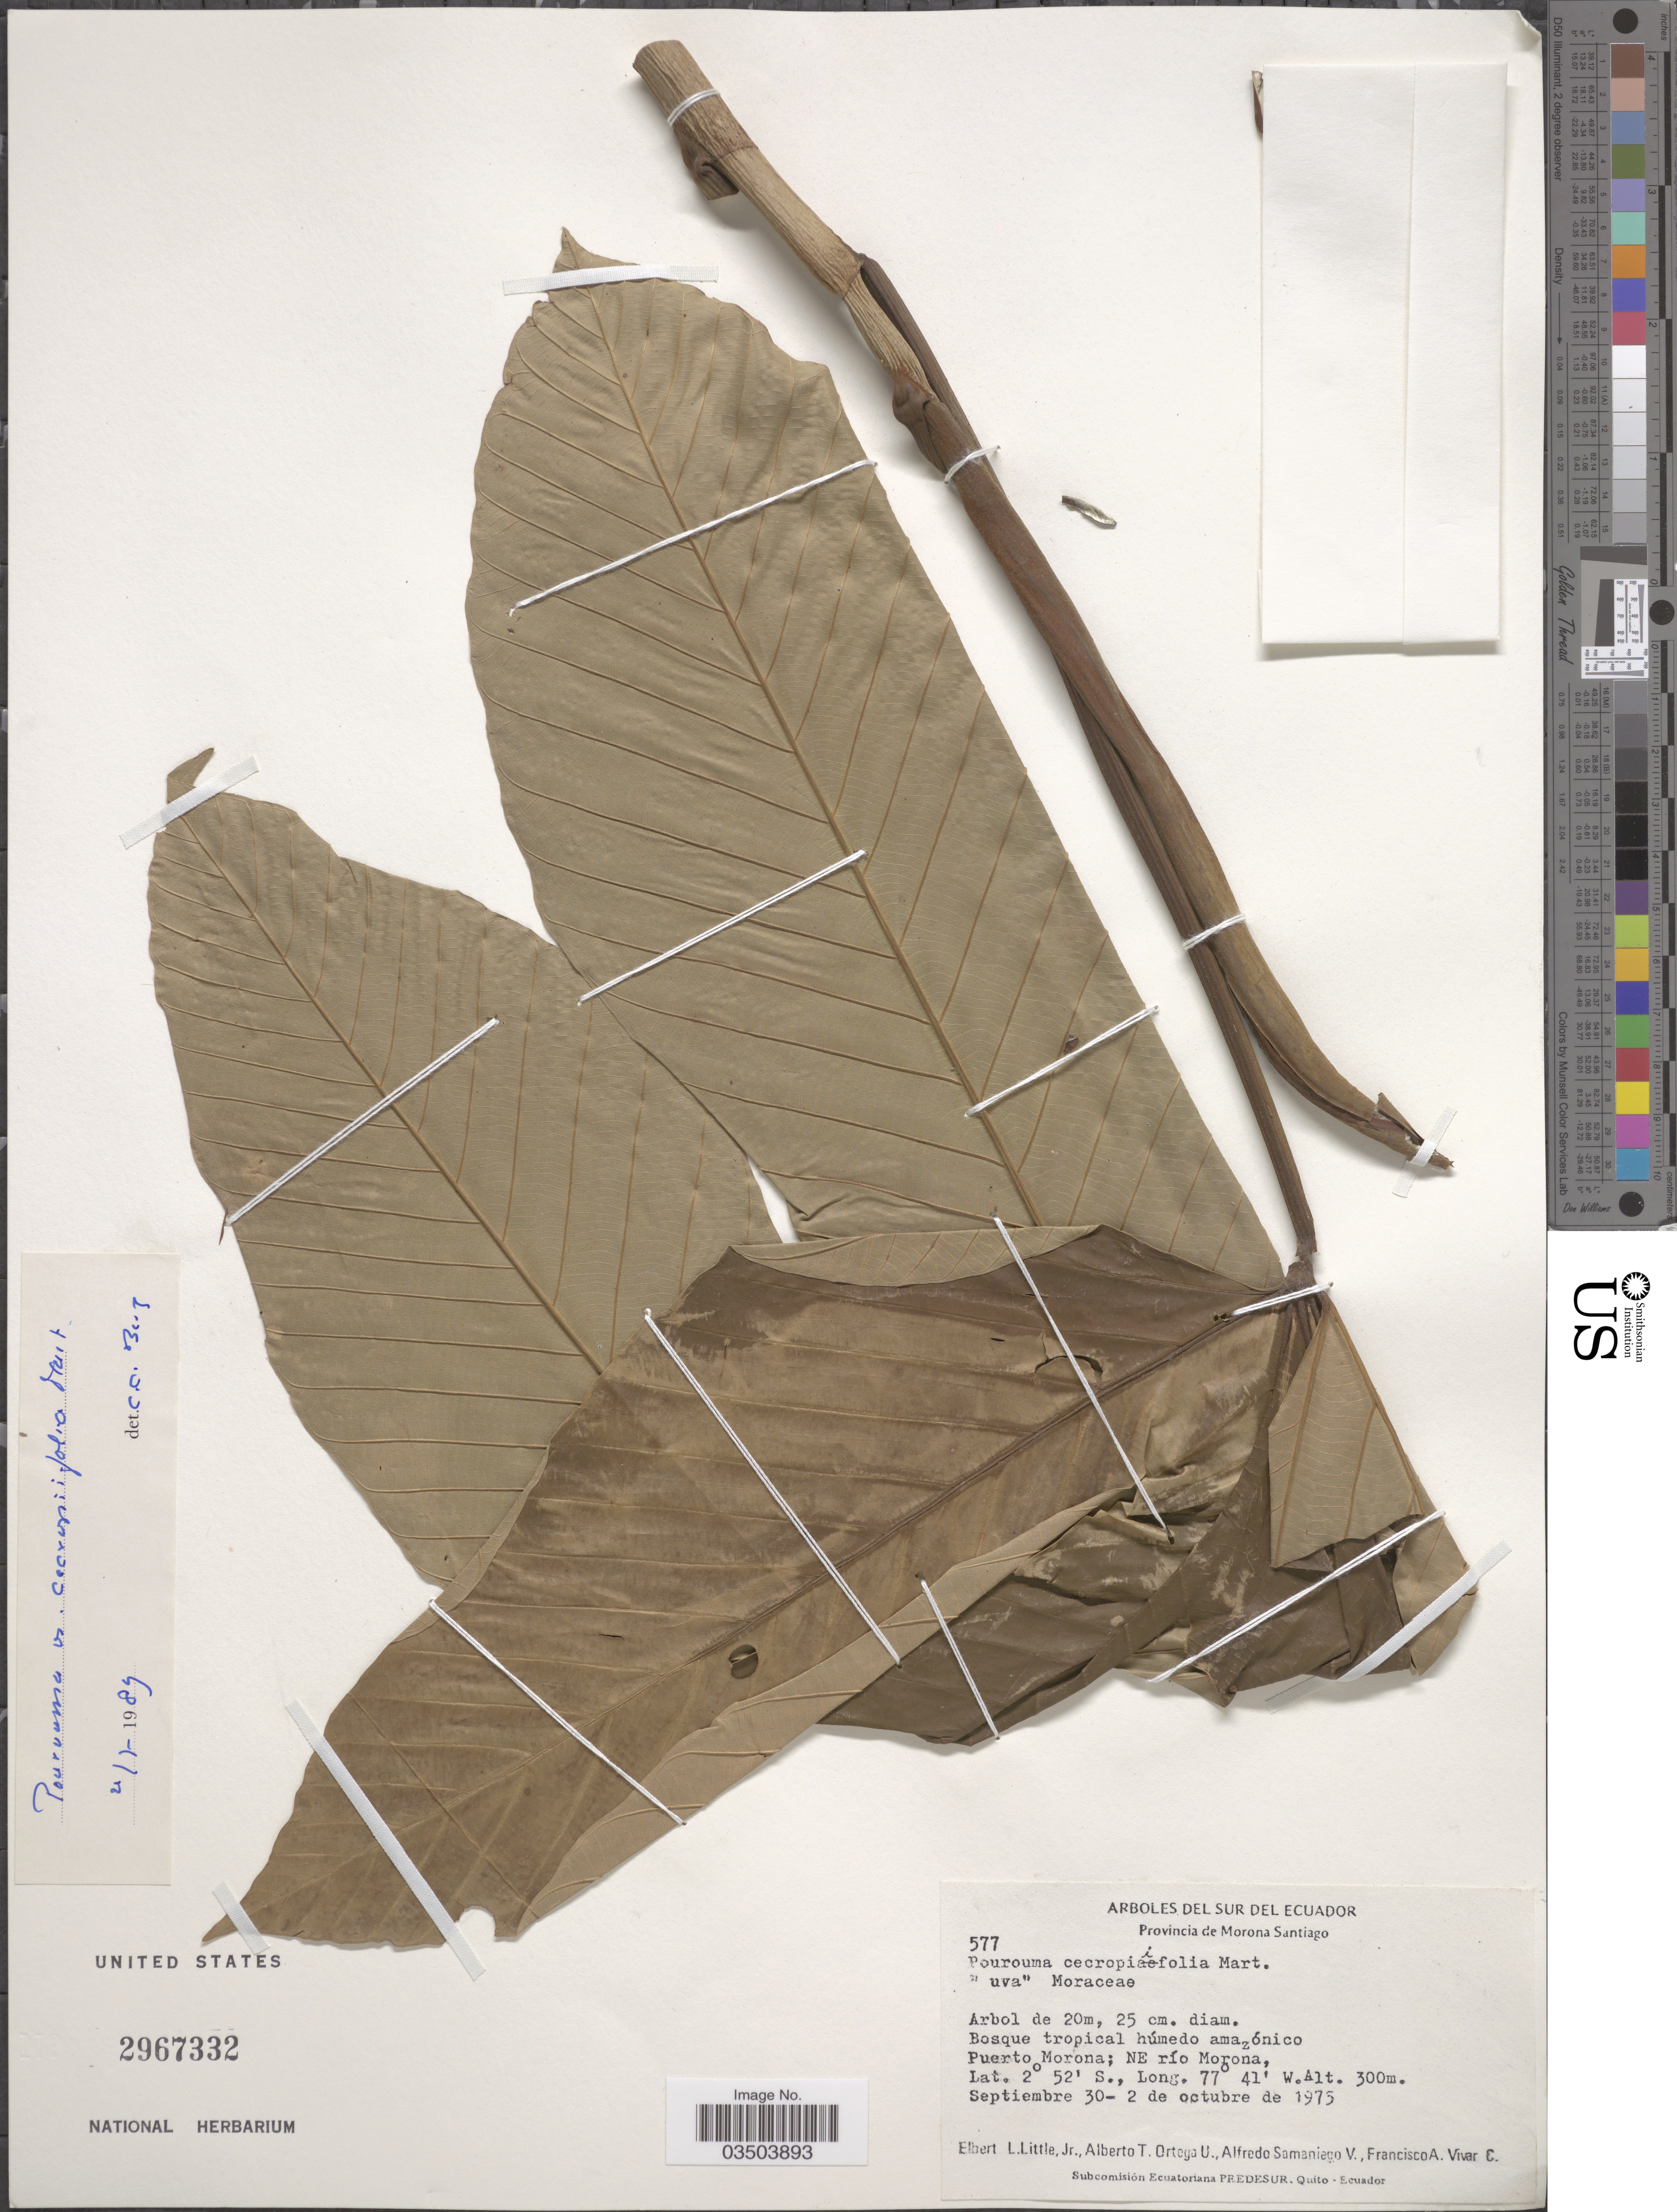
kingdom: Plantae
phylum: Tracheophyta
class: Magnoliopsida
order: Rosales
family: Urticaceae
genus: Pourouma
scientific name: Pourouma cecropiifolia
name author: Mart.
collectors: E. L. Little, A. T. Ortega U., A. Samaniago V. & F. A. Vivar C.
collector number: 577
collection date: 1975-09-30/1975-10-02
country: Ecuador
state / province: Morona-Santiago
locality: Del Sur Del Ecuador. Provincia de Morona Santiago. Puerto Morona; NE río Morona.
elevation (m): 300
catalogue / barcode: US 2967332